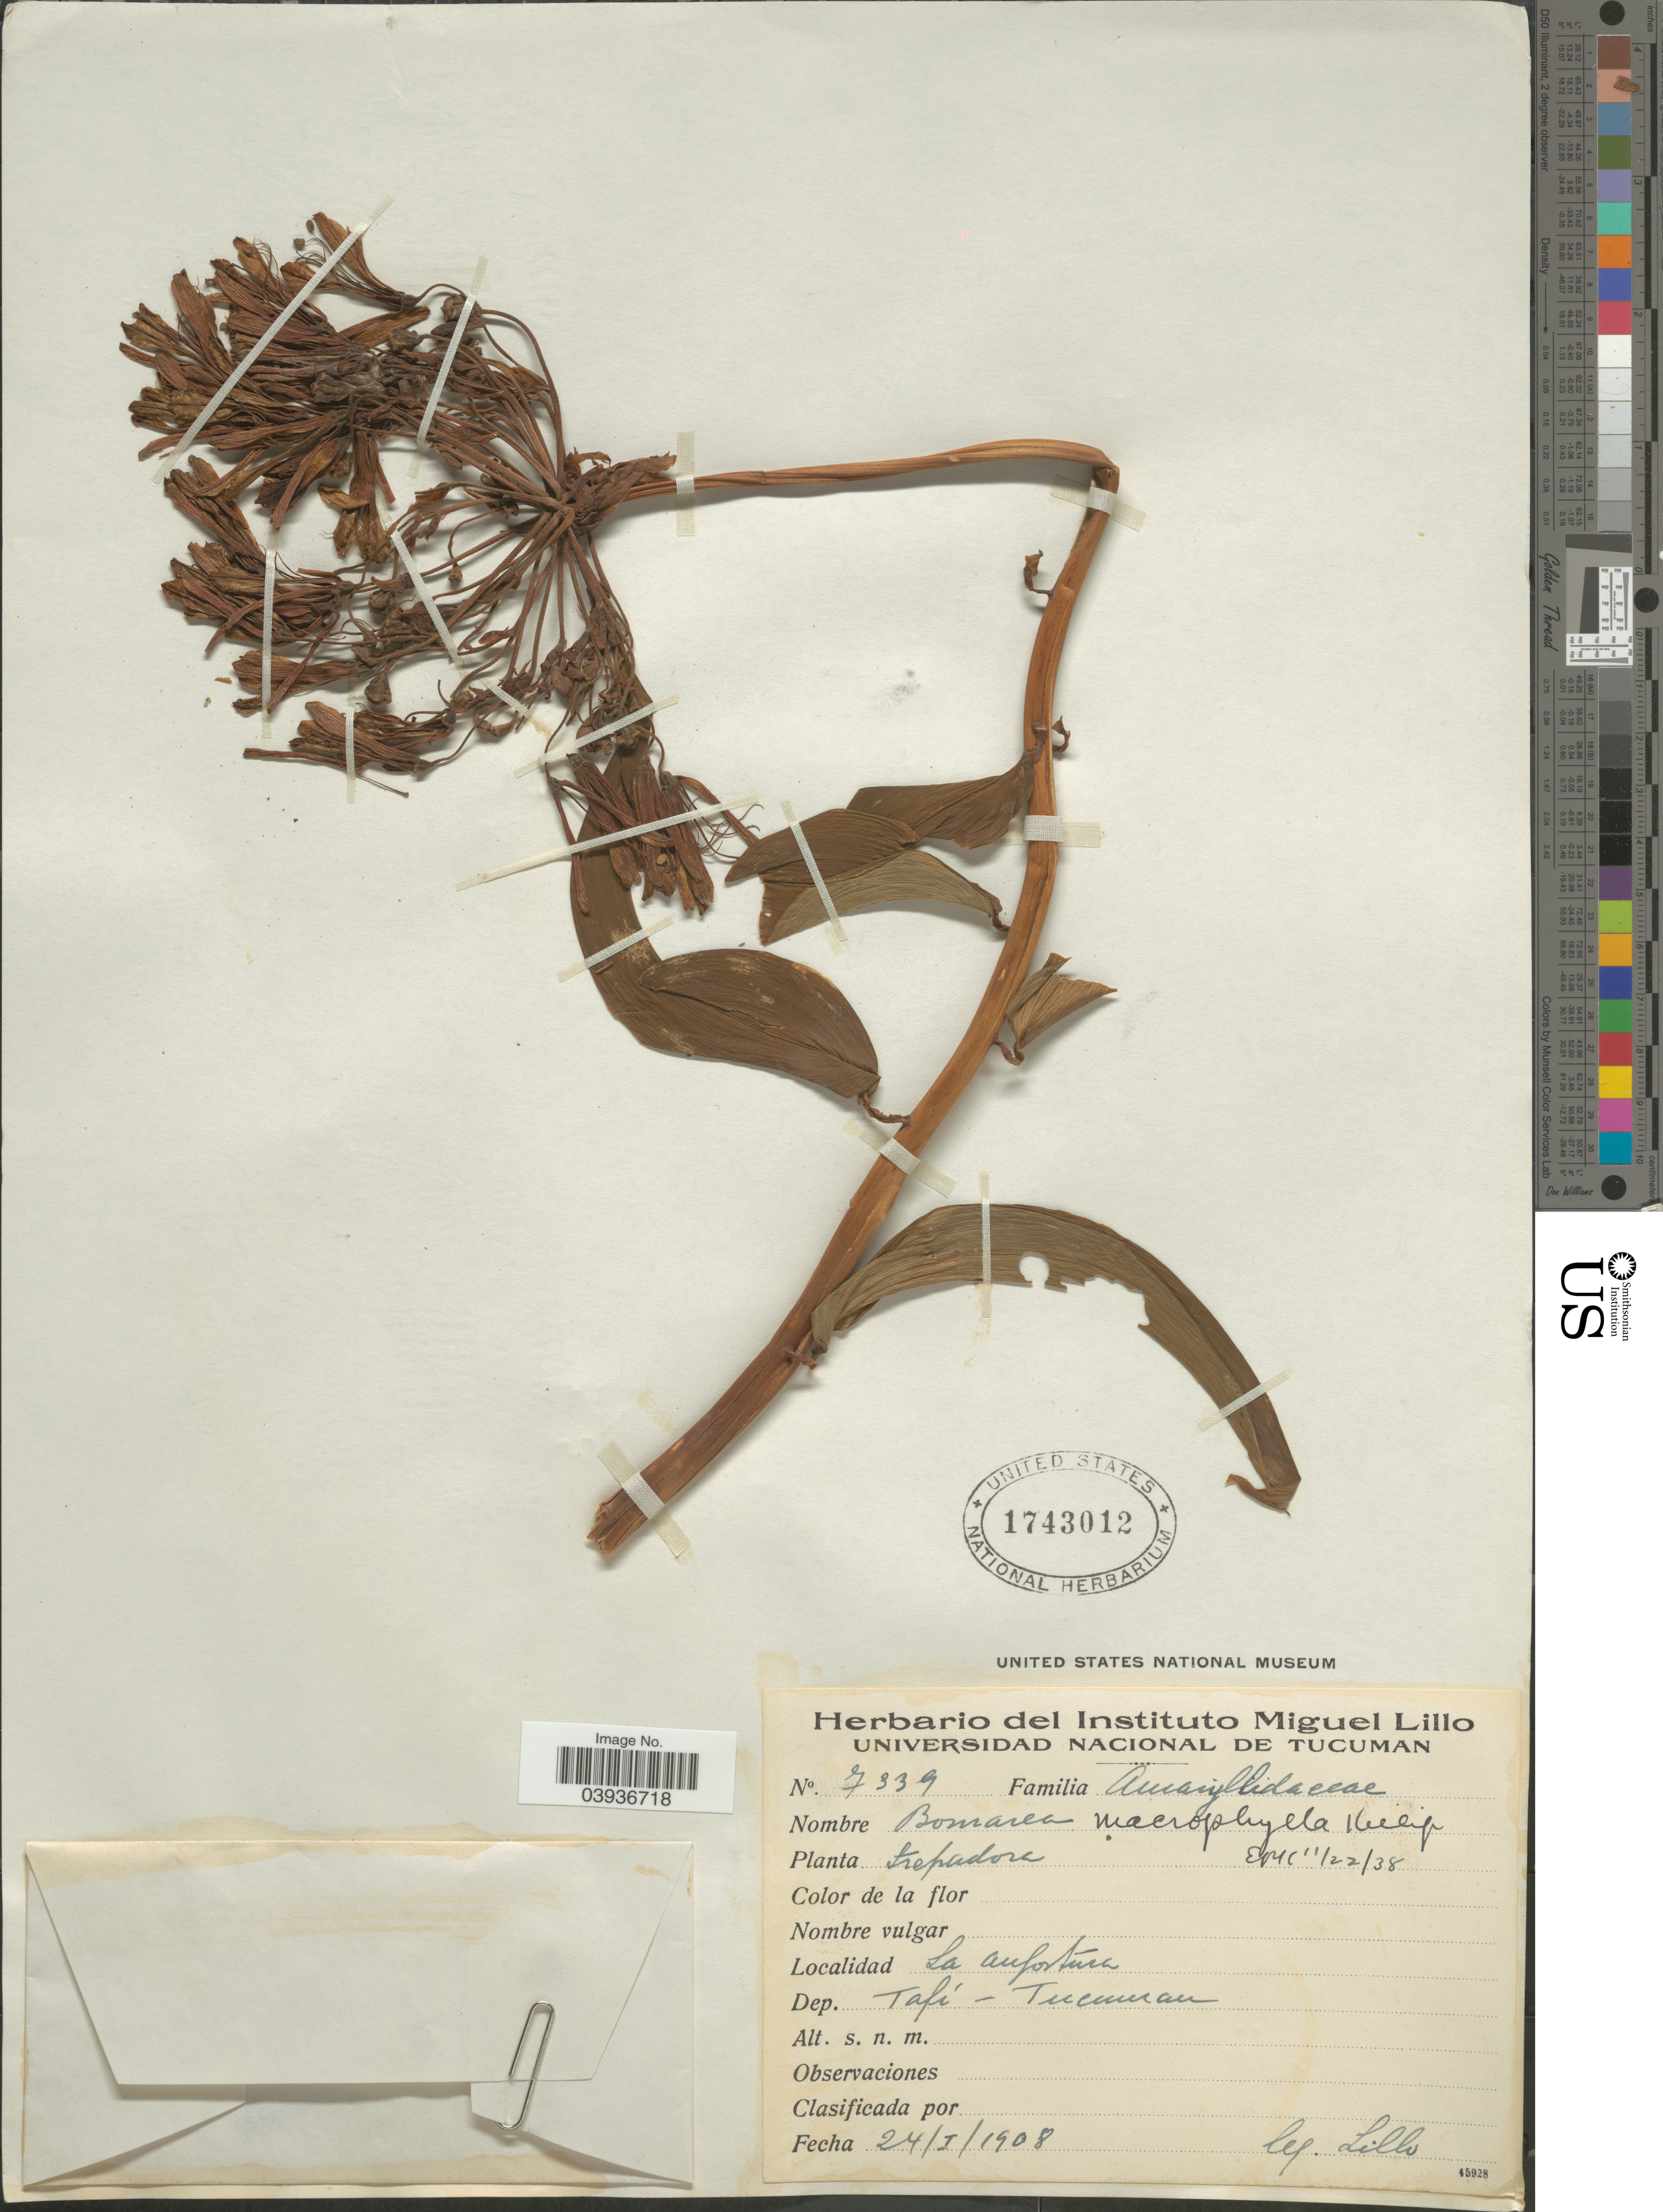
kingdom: Plantae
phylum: Tracheophyta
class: Liliopsida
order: Liliales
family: Alstroemeriaceae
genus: Bomarea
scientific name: Bomarea ovata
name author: (Cav.) Mirb.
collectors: M. Lillo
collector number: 7339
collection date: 1908-01-24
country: Argentina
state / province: Tucuman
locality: La Aufortura. Dep. Tafí-Tucuman.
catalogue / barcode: US 1743012